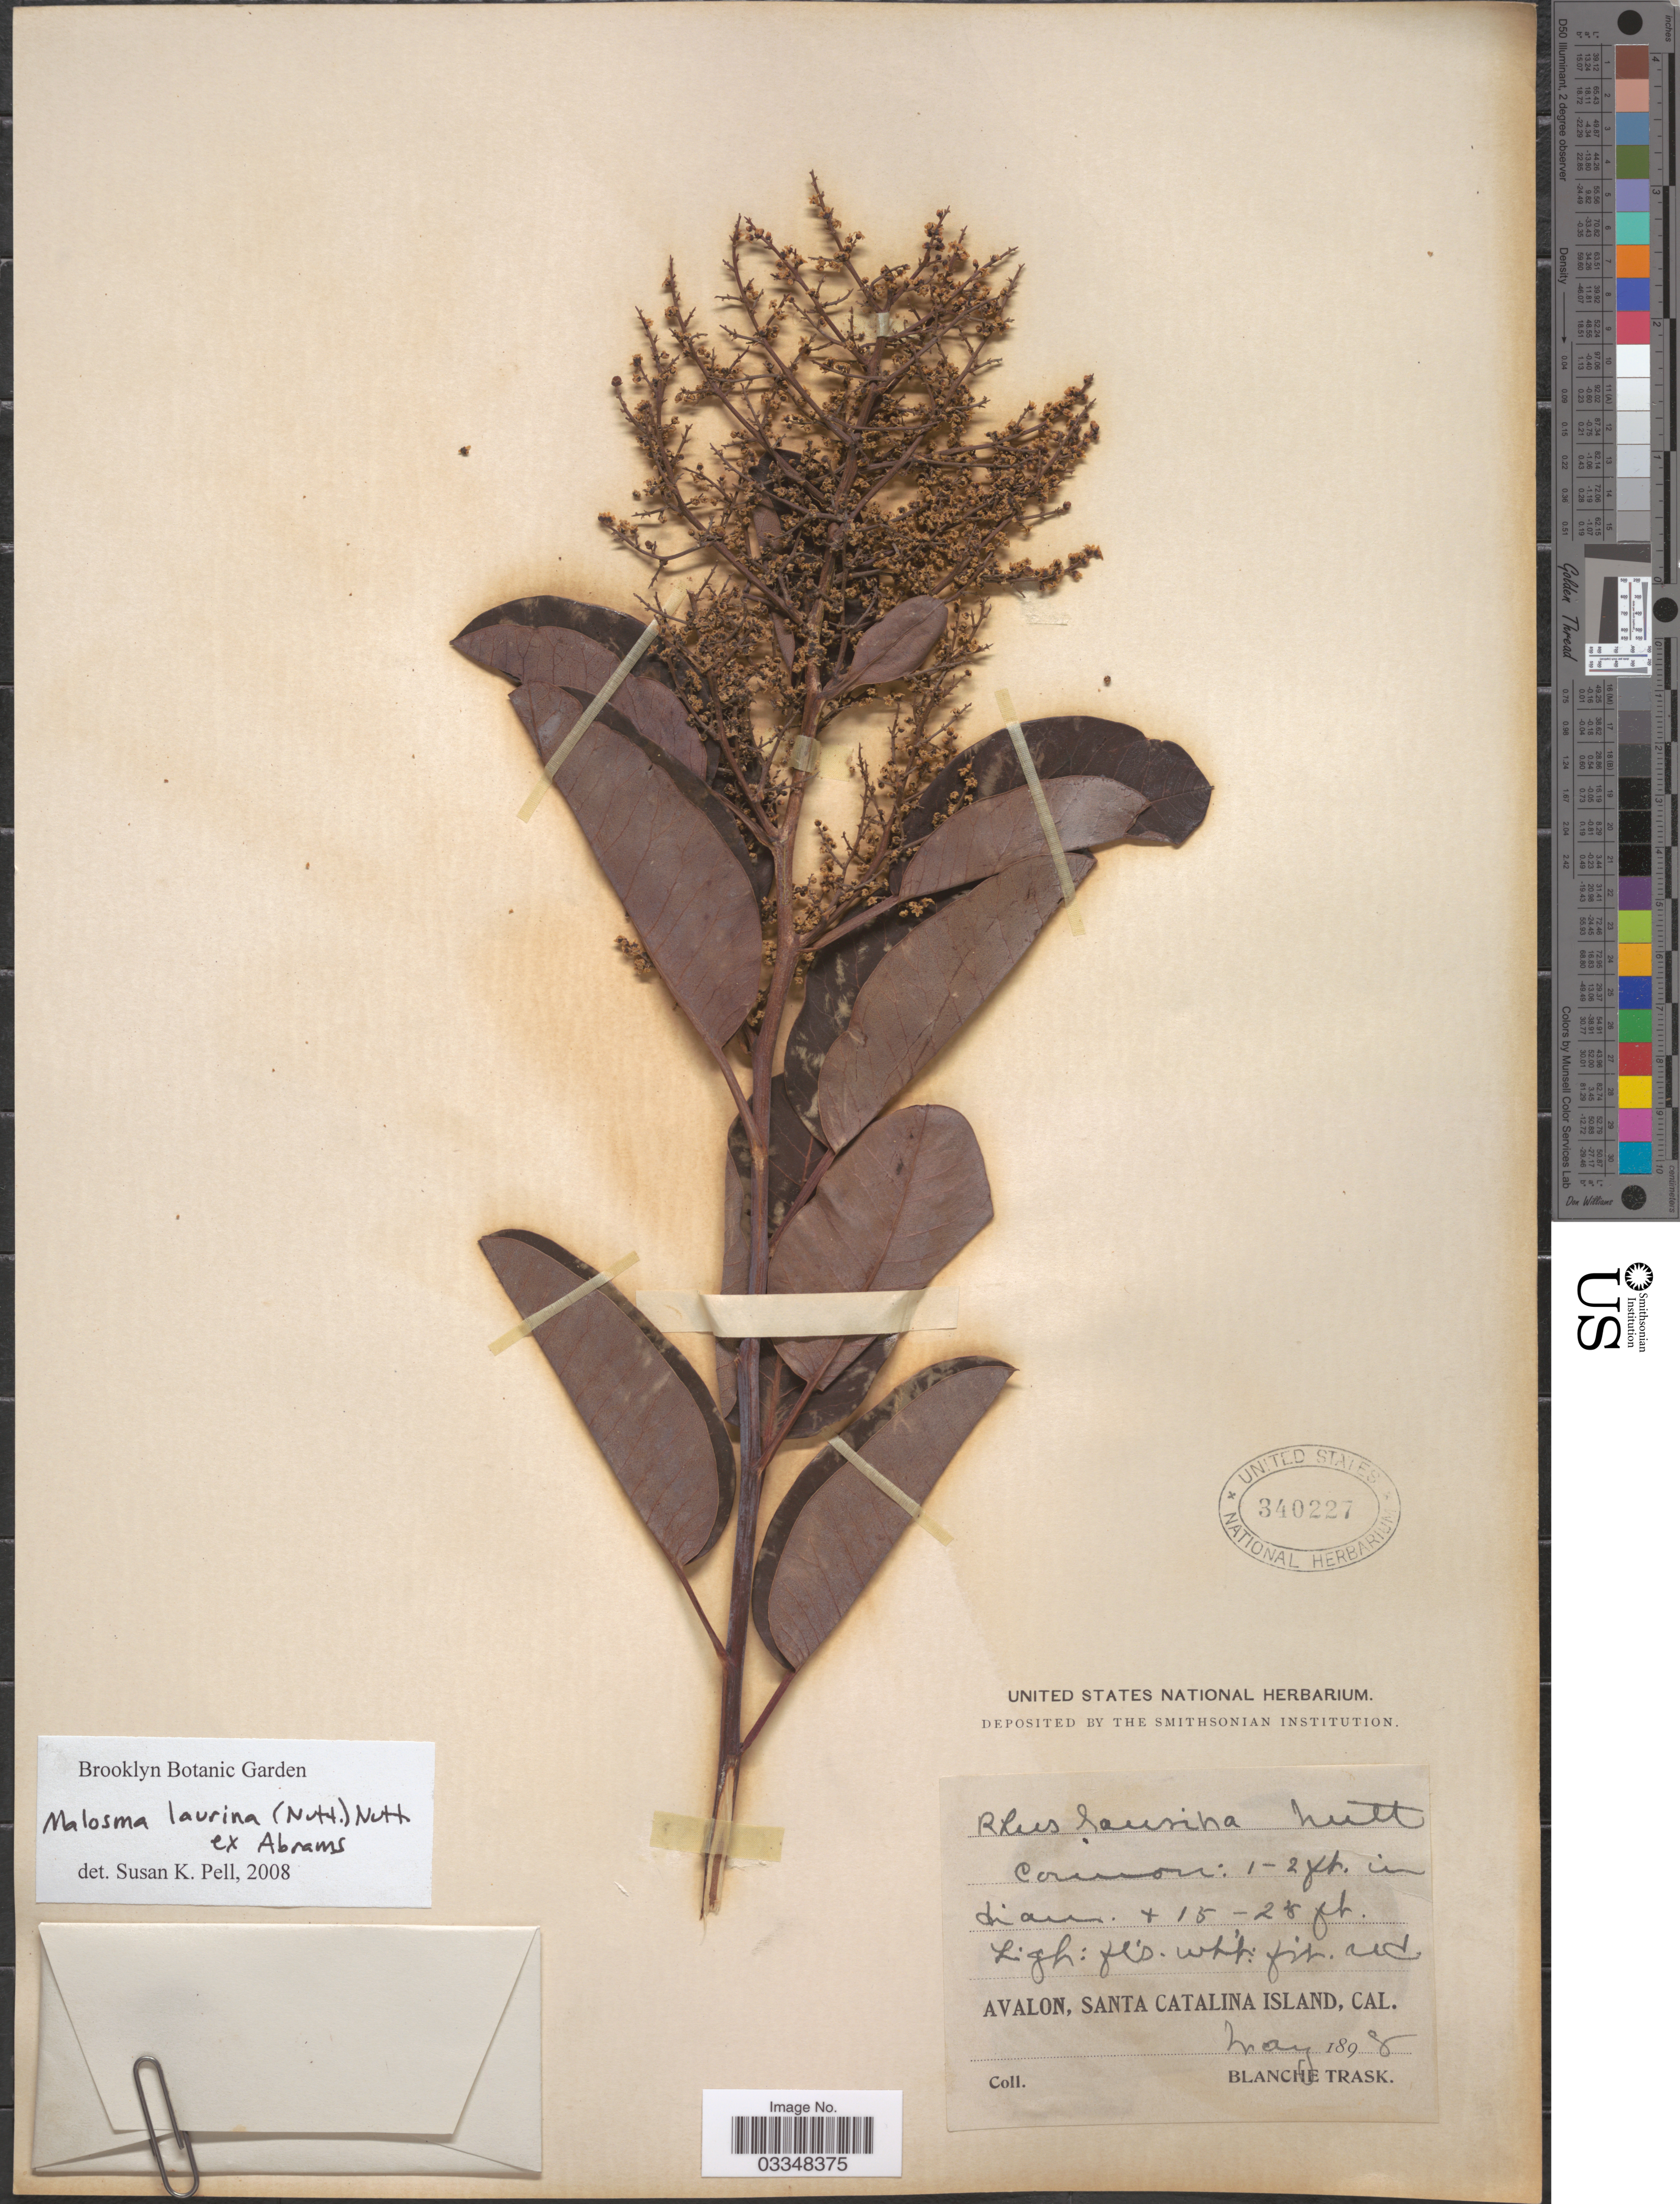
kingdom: Plantae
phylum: Tracheophyta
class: Magnoliopsida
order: Sapindales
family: Anacardiaceae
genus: Malosma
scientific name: Malosma laurina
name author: (Nutt.) Nutt. ex Abrams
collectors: B. Trask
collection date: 1898-05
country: United States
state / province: California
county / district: Los Angeles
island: Santa Catalina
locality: Avalon, Santa Catalina Island.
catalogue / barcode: US 340227